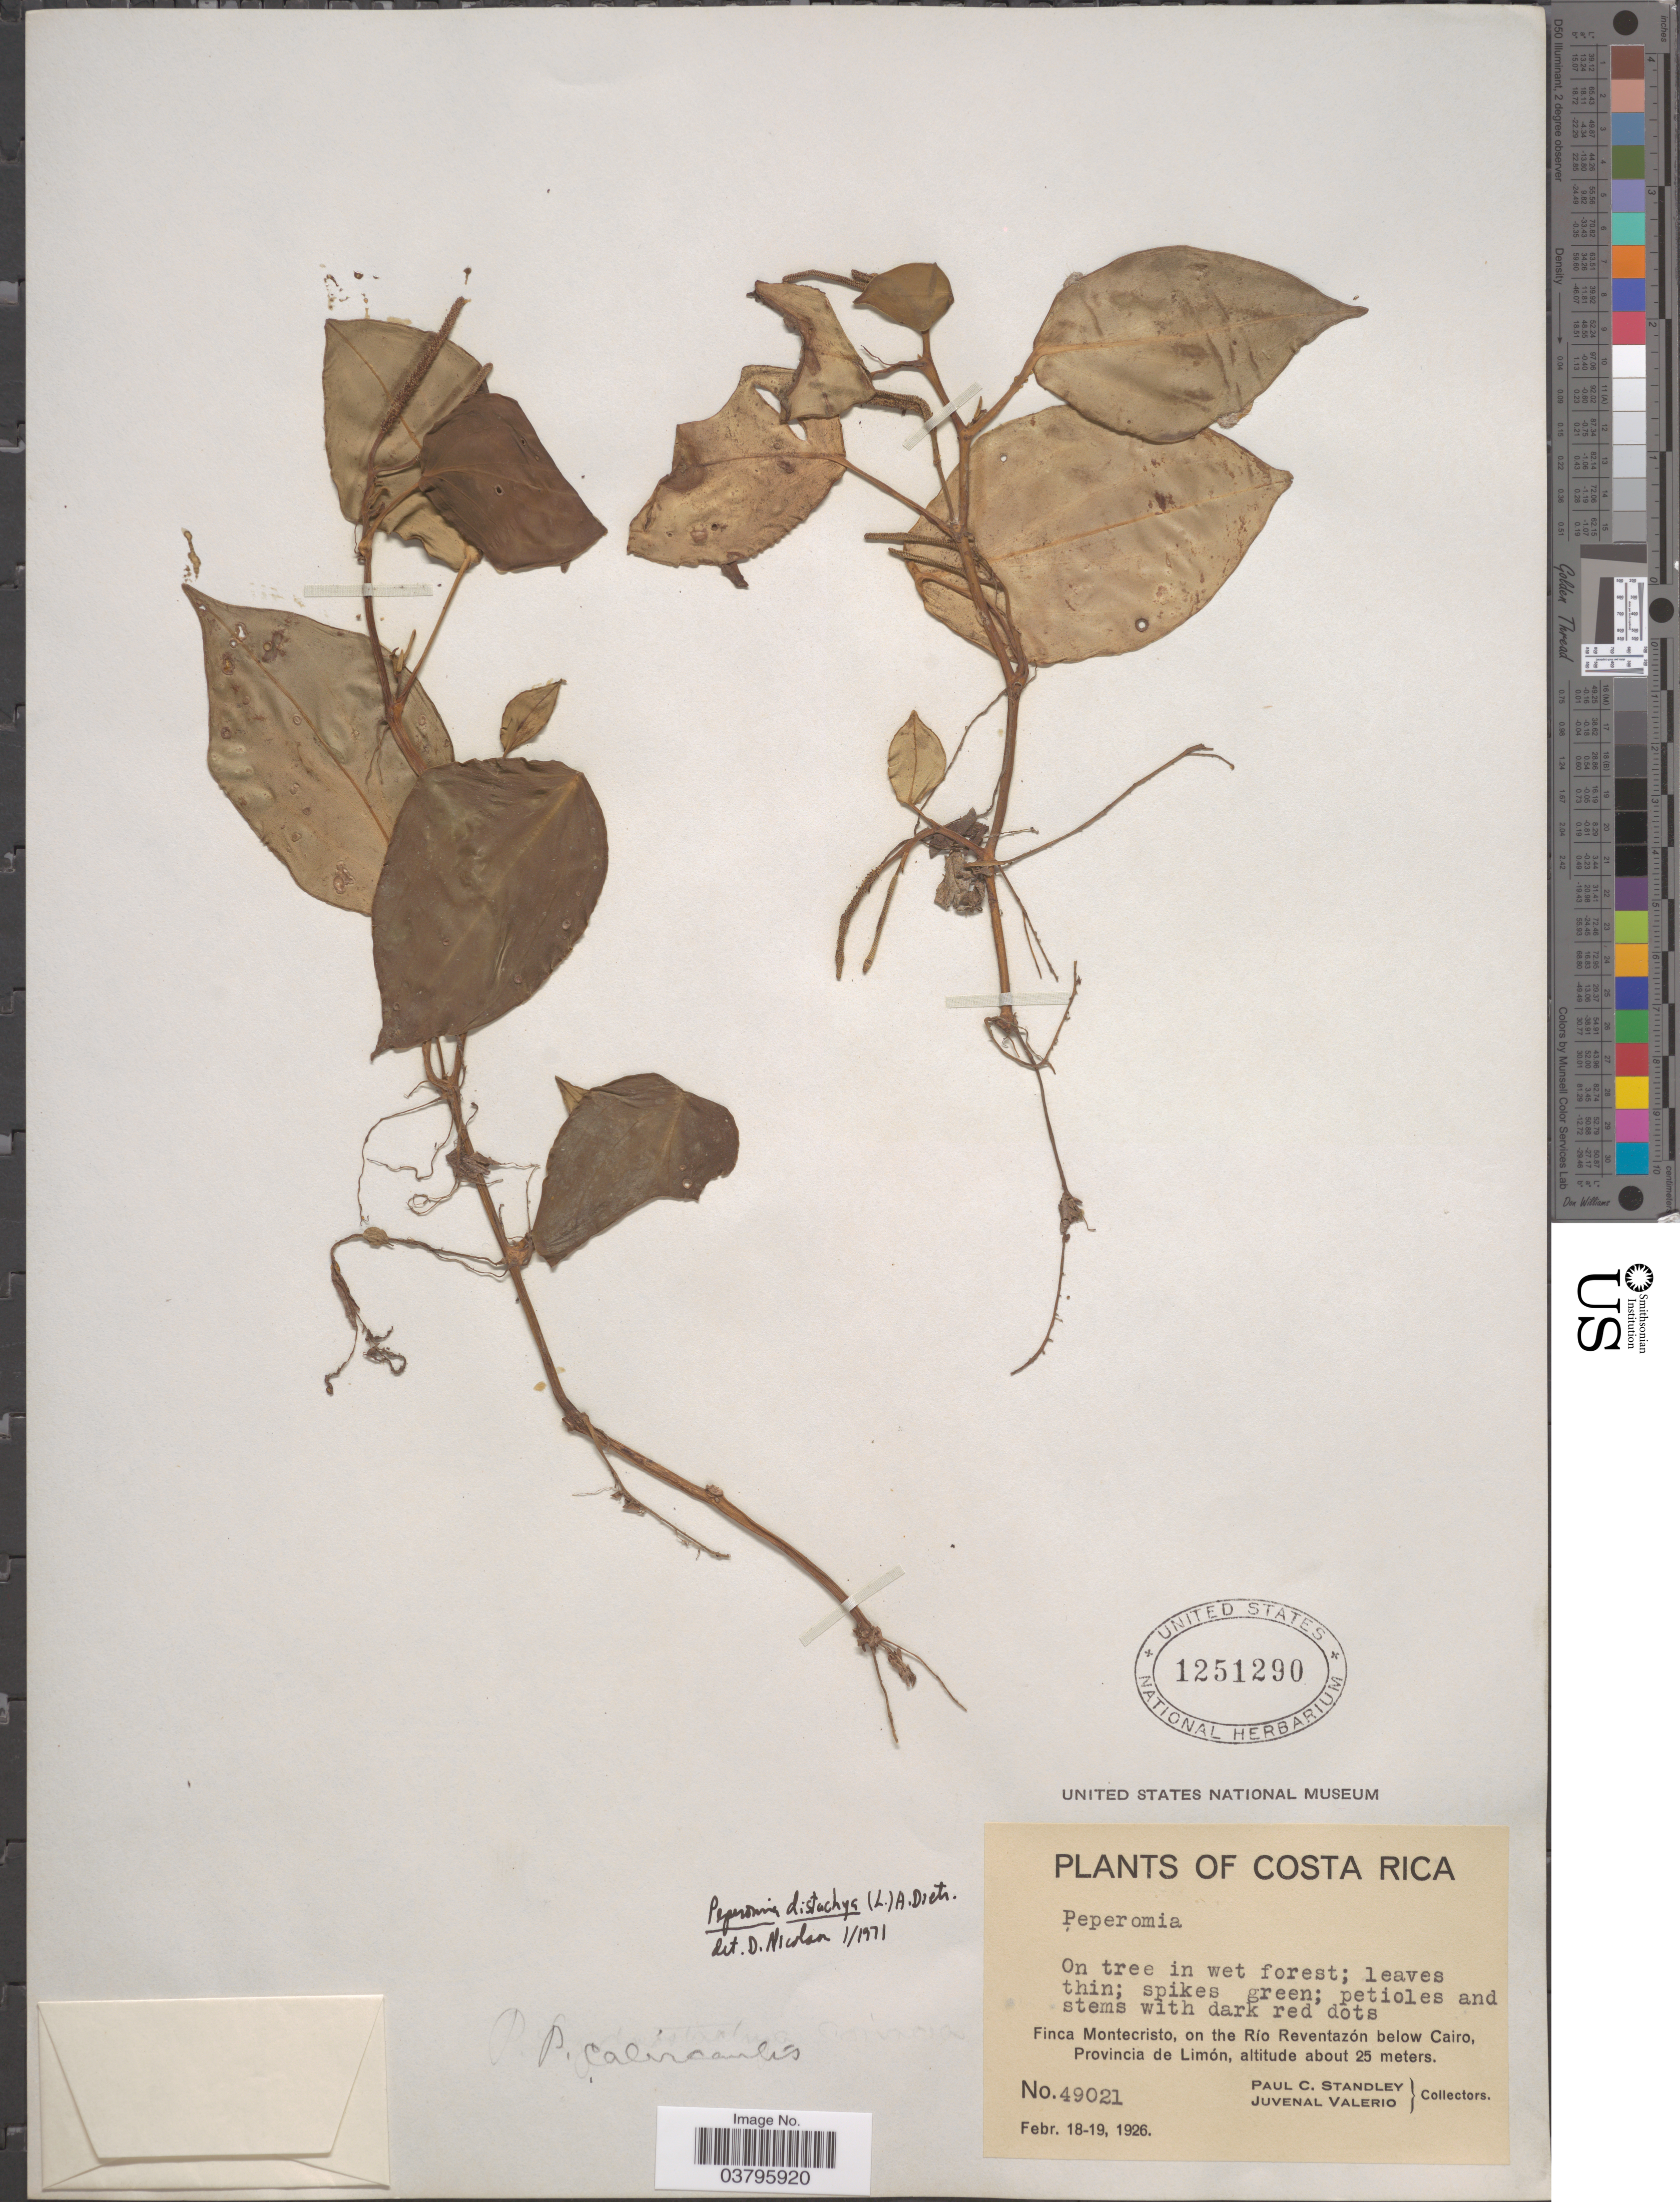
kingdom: Plantae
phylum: Tracheophyta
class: Magnoliopsida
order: Piperales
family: Piperaceae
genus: Peperomia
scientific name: Peperomia distachya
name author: (L.) A. Dietr.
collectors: P. C. Standley & J. Valerio R.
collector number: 49021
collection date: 1926-02-18/1926-02-19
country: Costa Rica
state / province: Limón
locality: Finca Montecristo, on the Río Reventazón below Cairo.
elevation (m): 25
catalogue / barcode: US 1251290